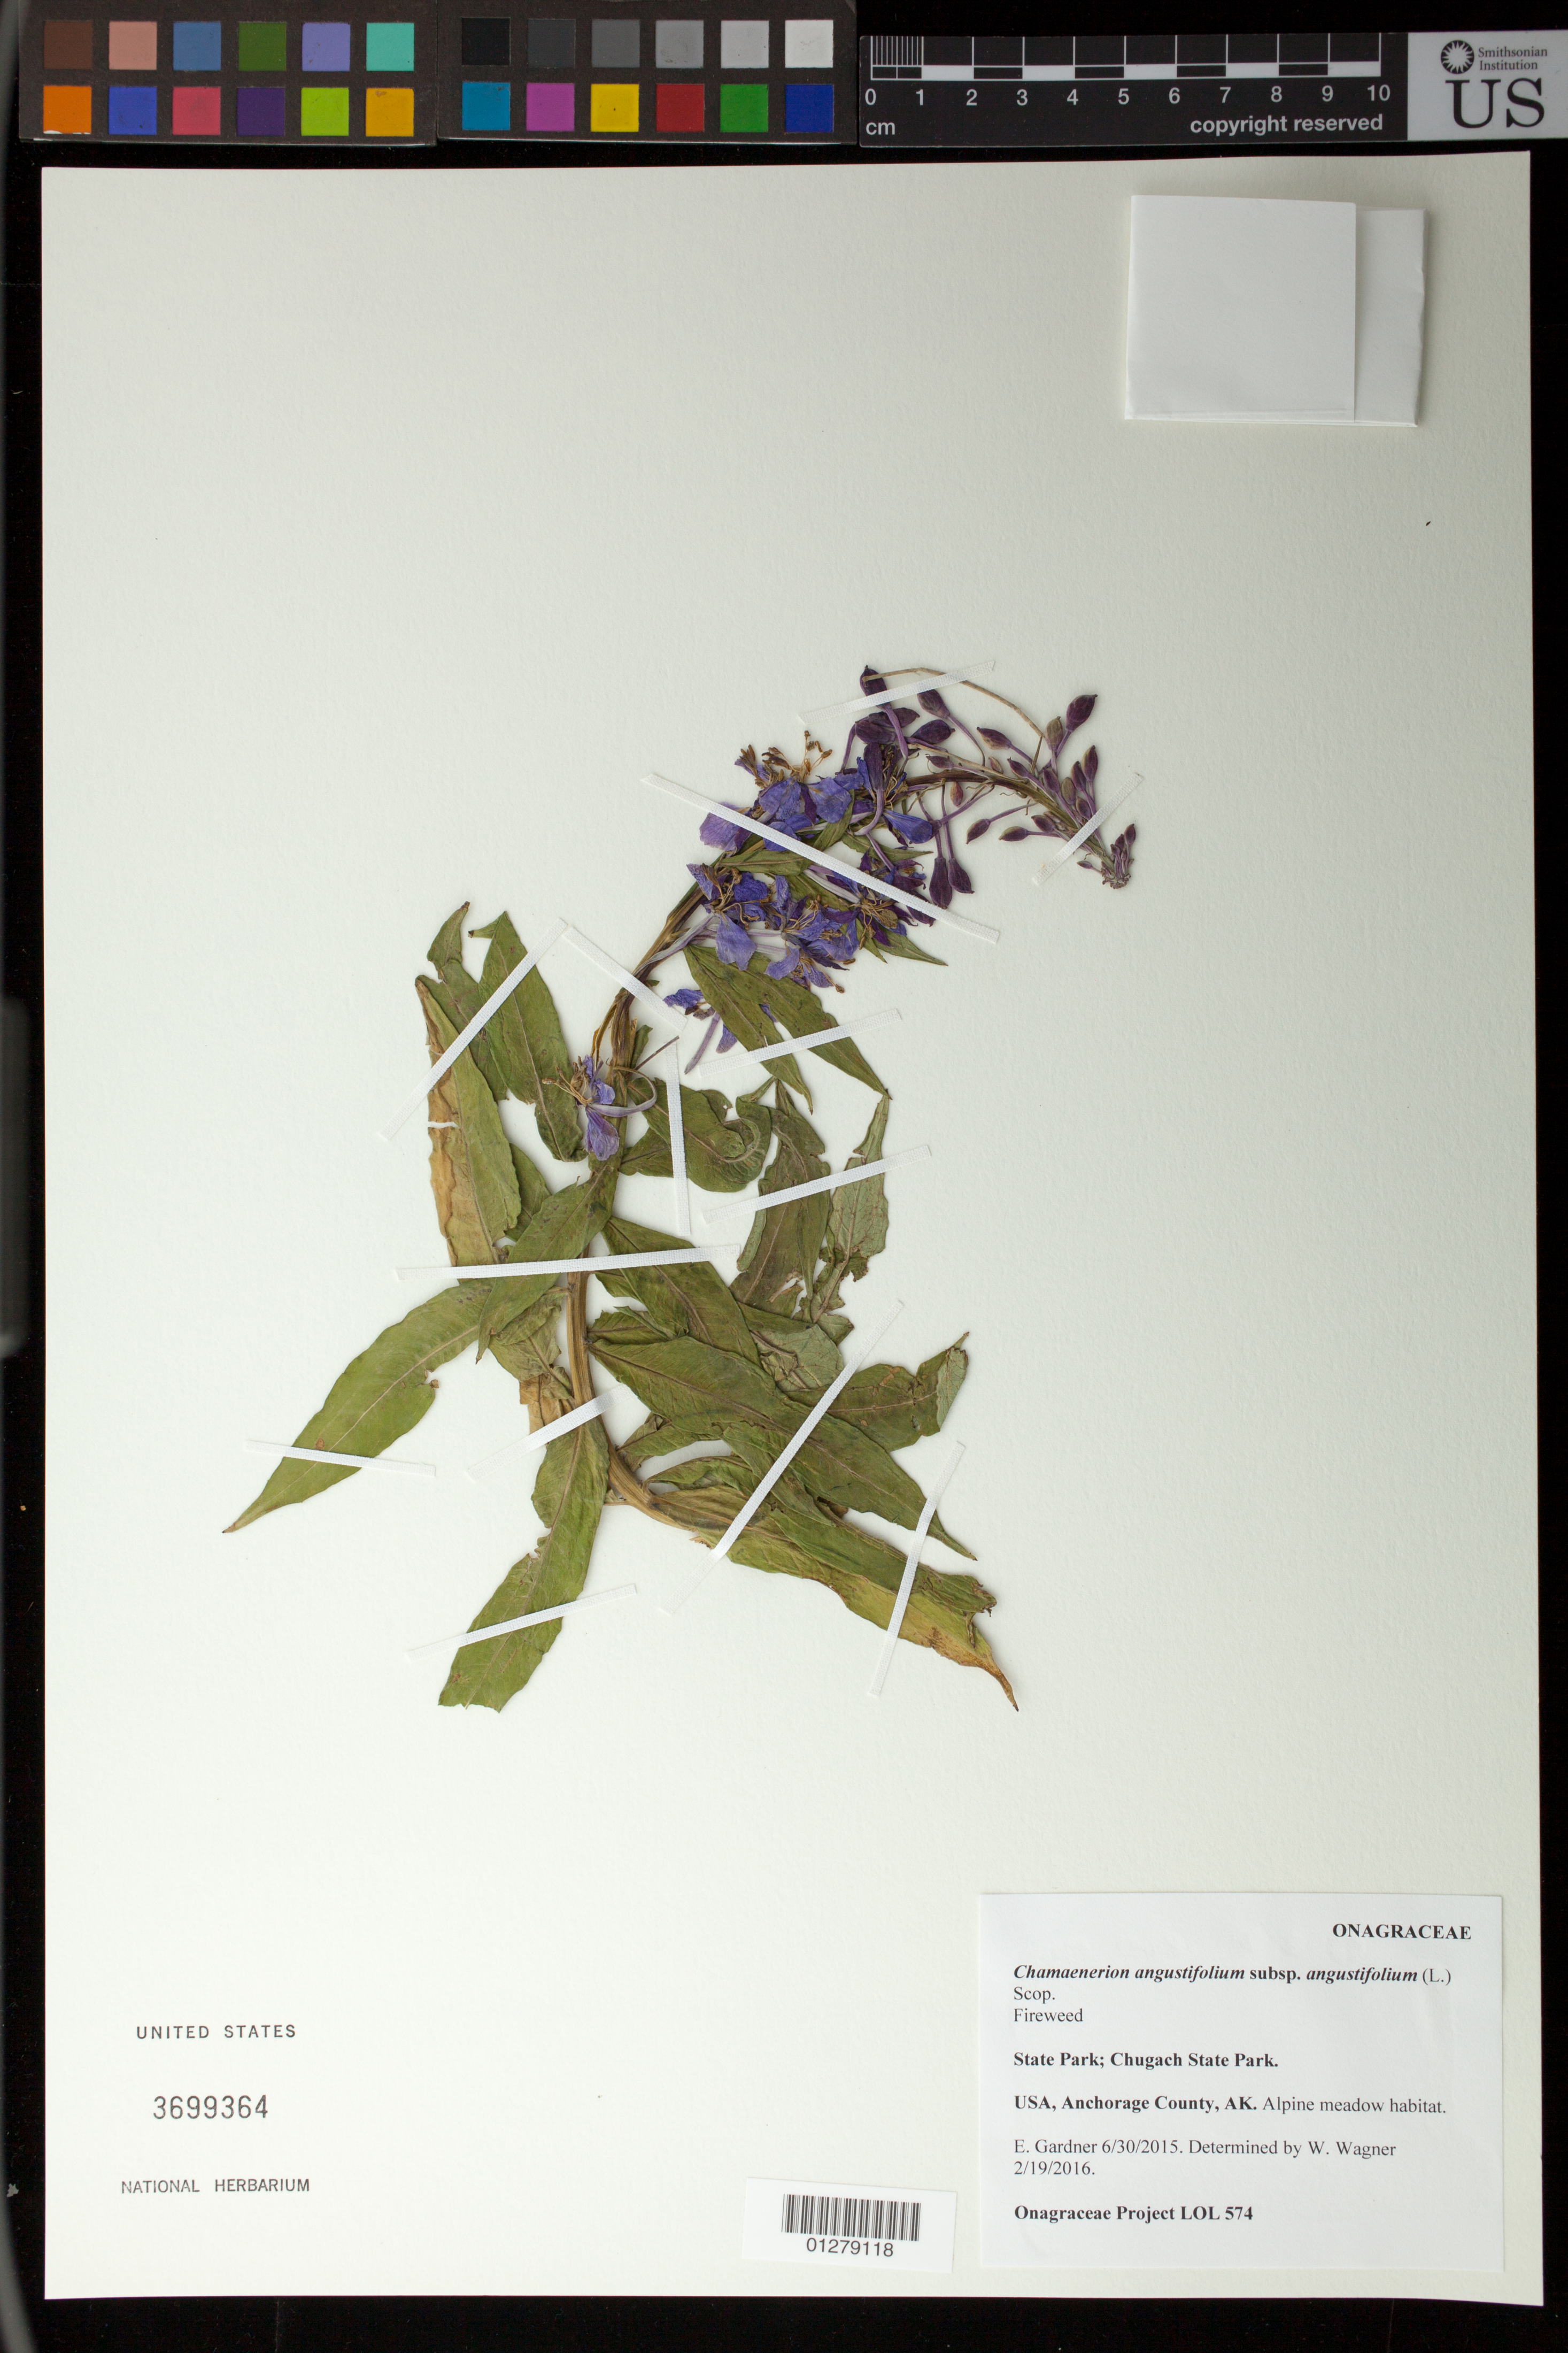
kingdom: Plantae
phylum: Tracheophyta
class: Magnoliopsida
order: Myrtales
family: Onagraceae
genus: Chamaenerion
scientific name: Chamaenerion angustifolium subsp. angustifolium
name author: (L.) Scop.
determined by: Wagner, W. L., (BOT), Smithsonian Institution - National Museum of Natural History (UNITED STATES)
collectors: E. Gardner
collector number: LOL 574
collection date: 2015-06-30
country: United States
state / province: Alaska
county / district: Anchorage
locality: Chugach State Park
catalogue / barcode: US 3699364